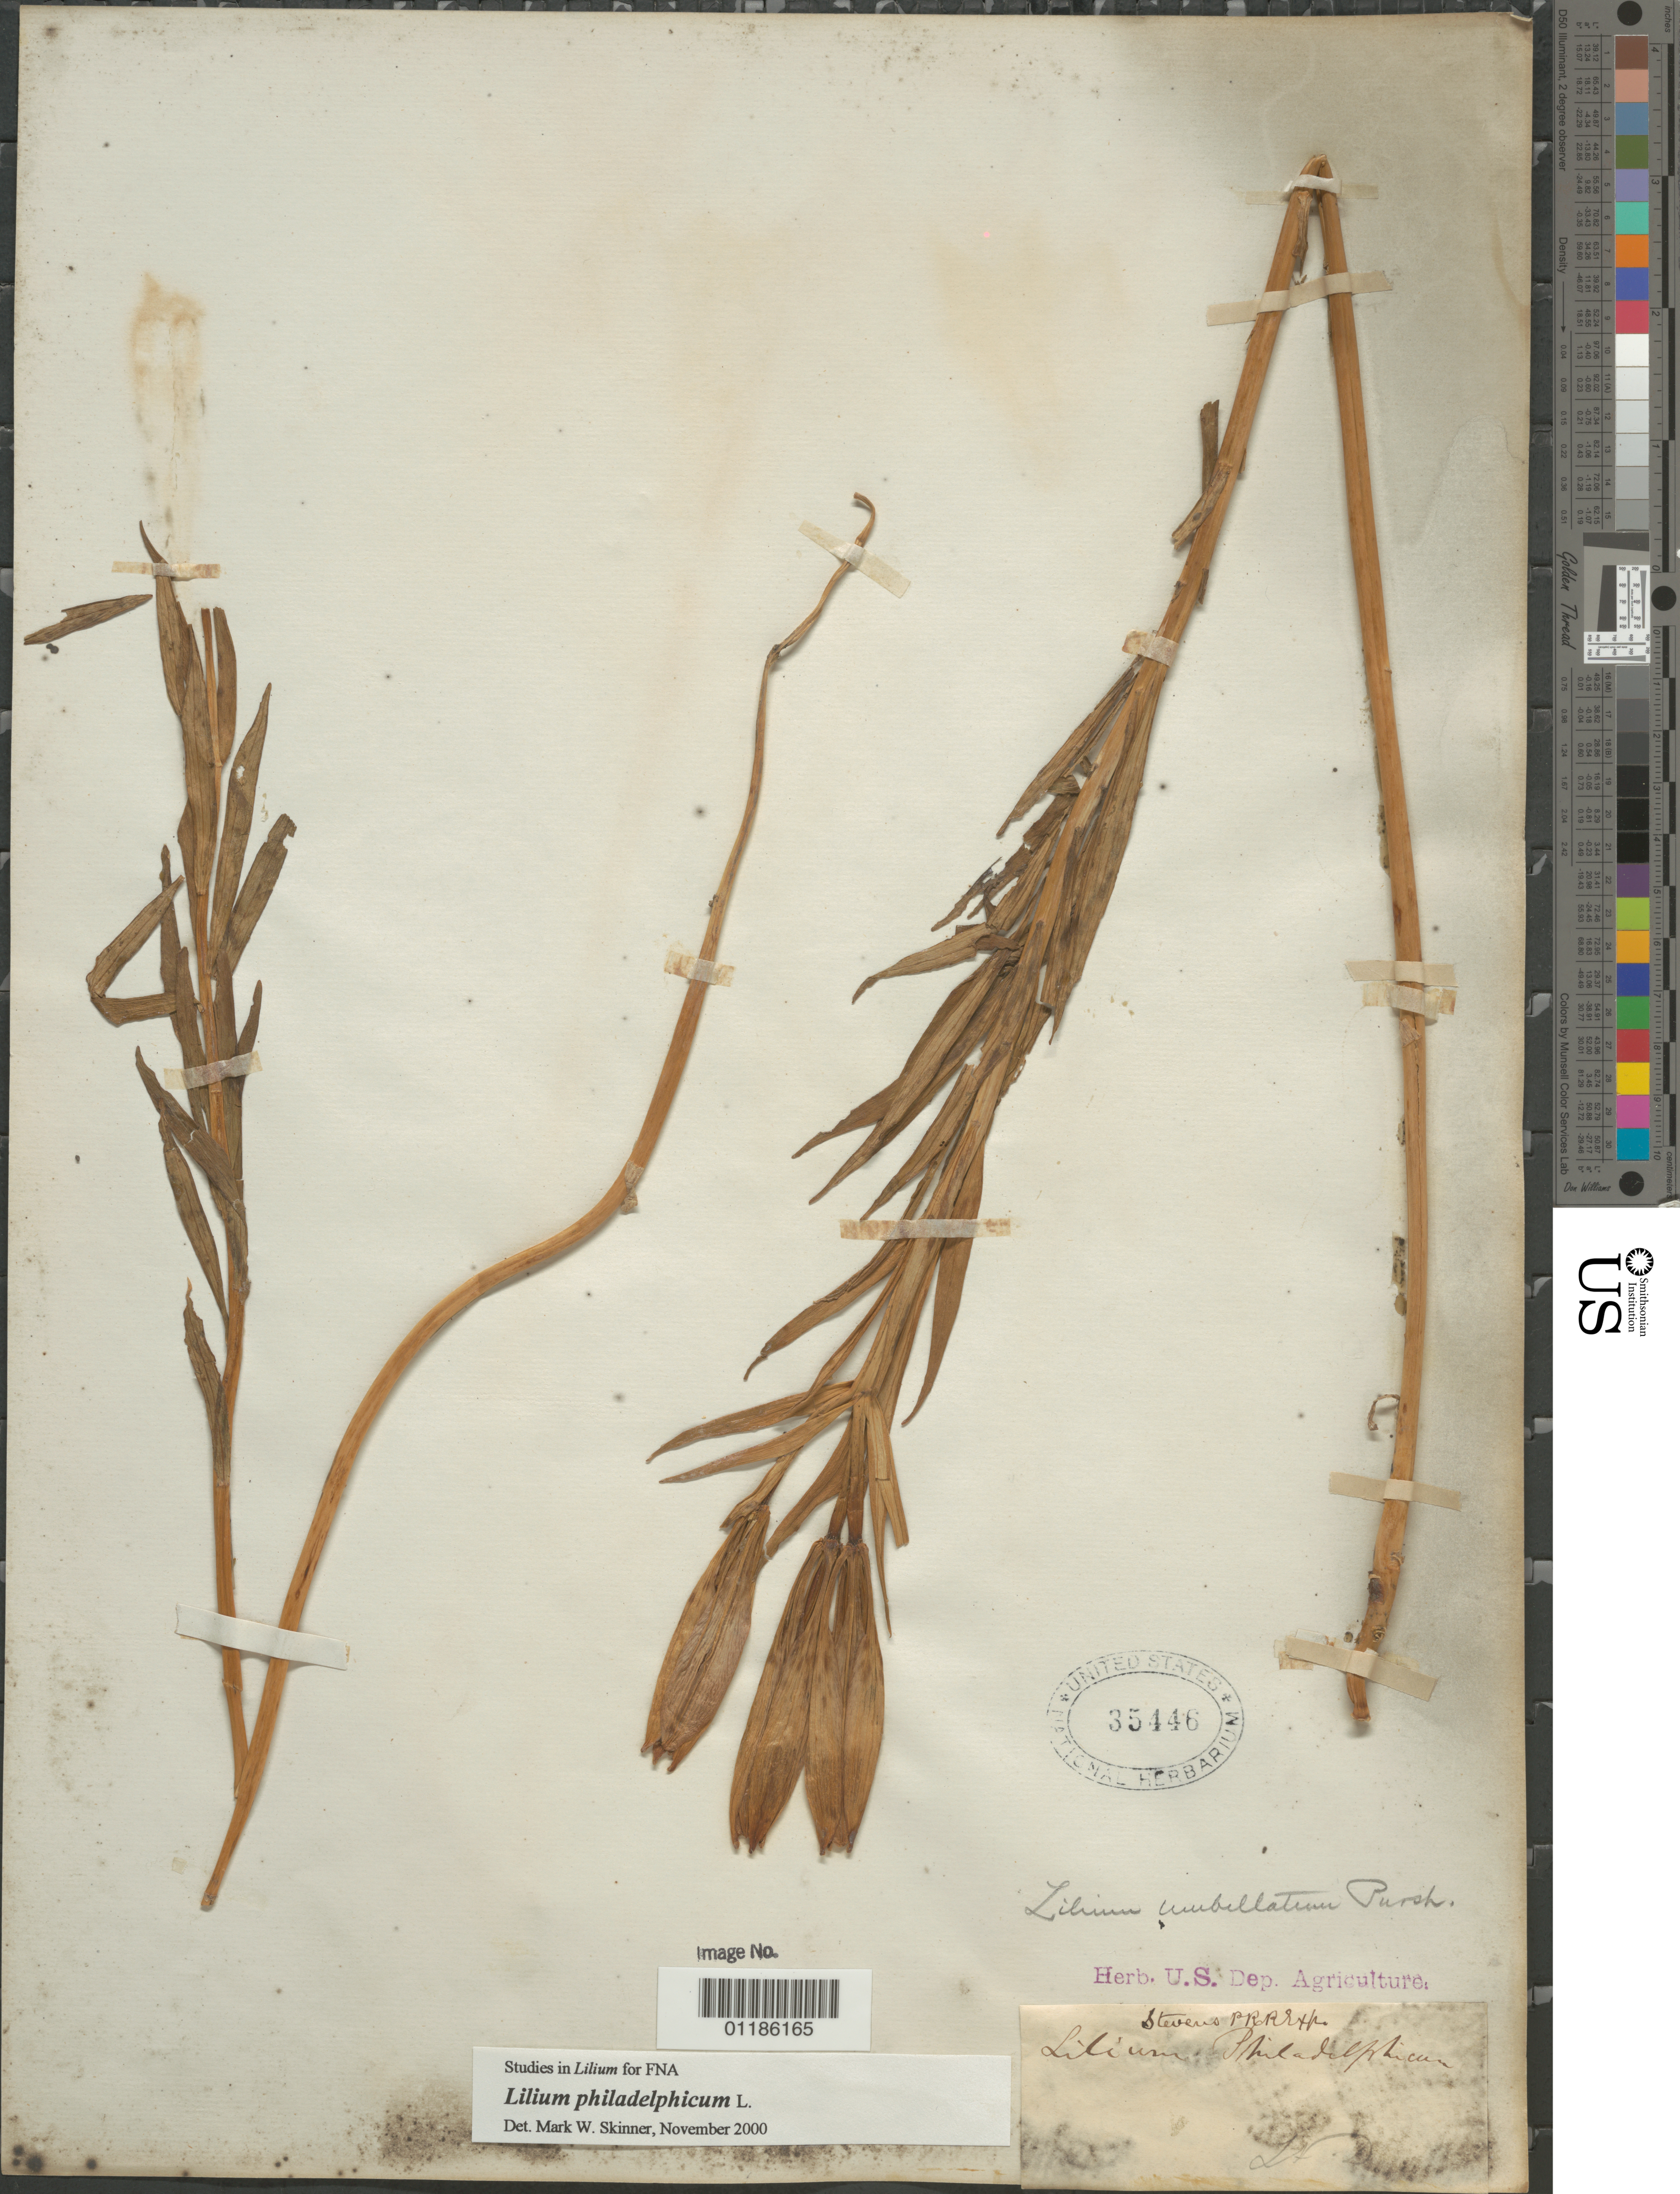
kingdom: Plantae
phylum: Tracheophyta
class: Liliopsida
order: Liliales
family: Liliaceae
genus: Lilium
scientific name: Lilium philadelphicum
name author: L.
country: Canada / United States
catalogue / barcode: US 35446